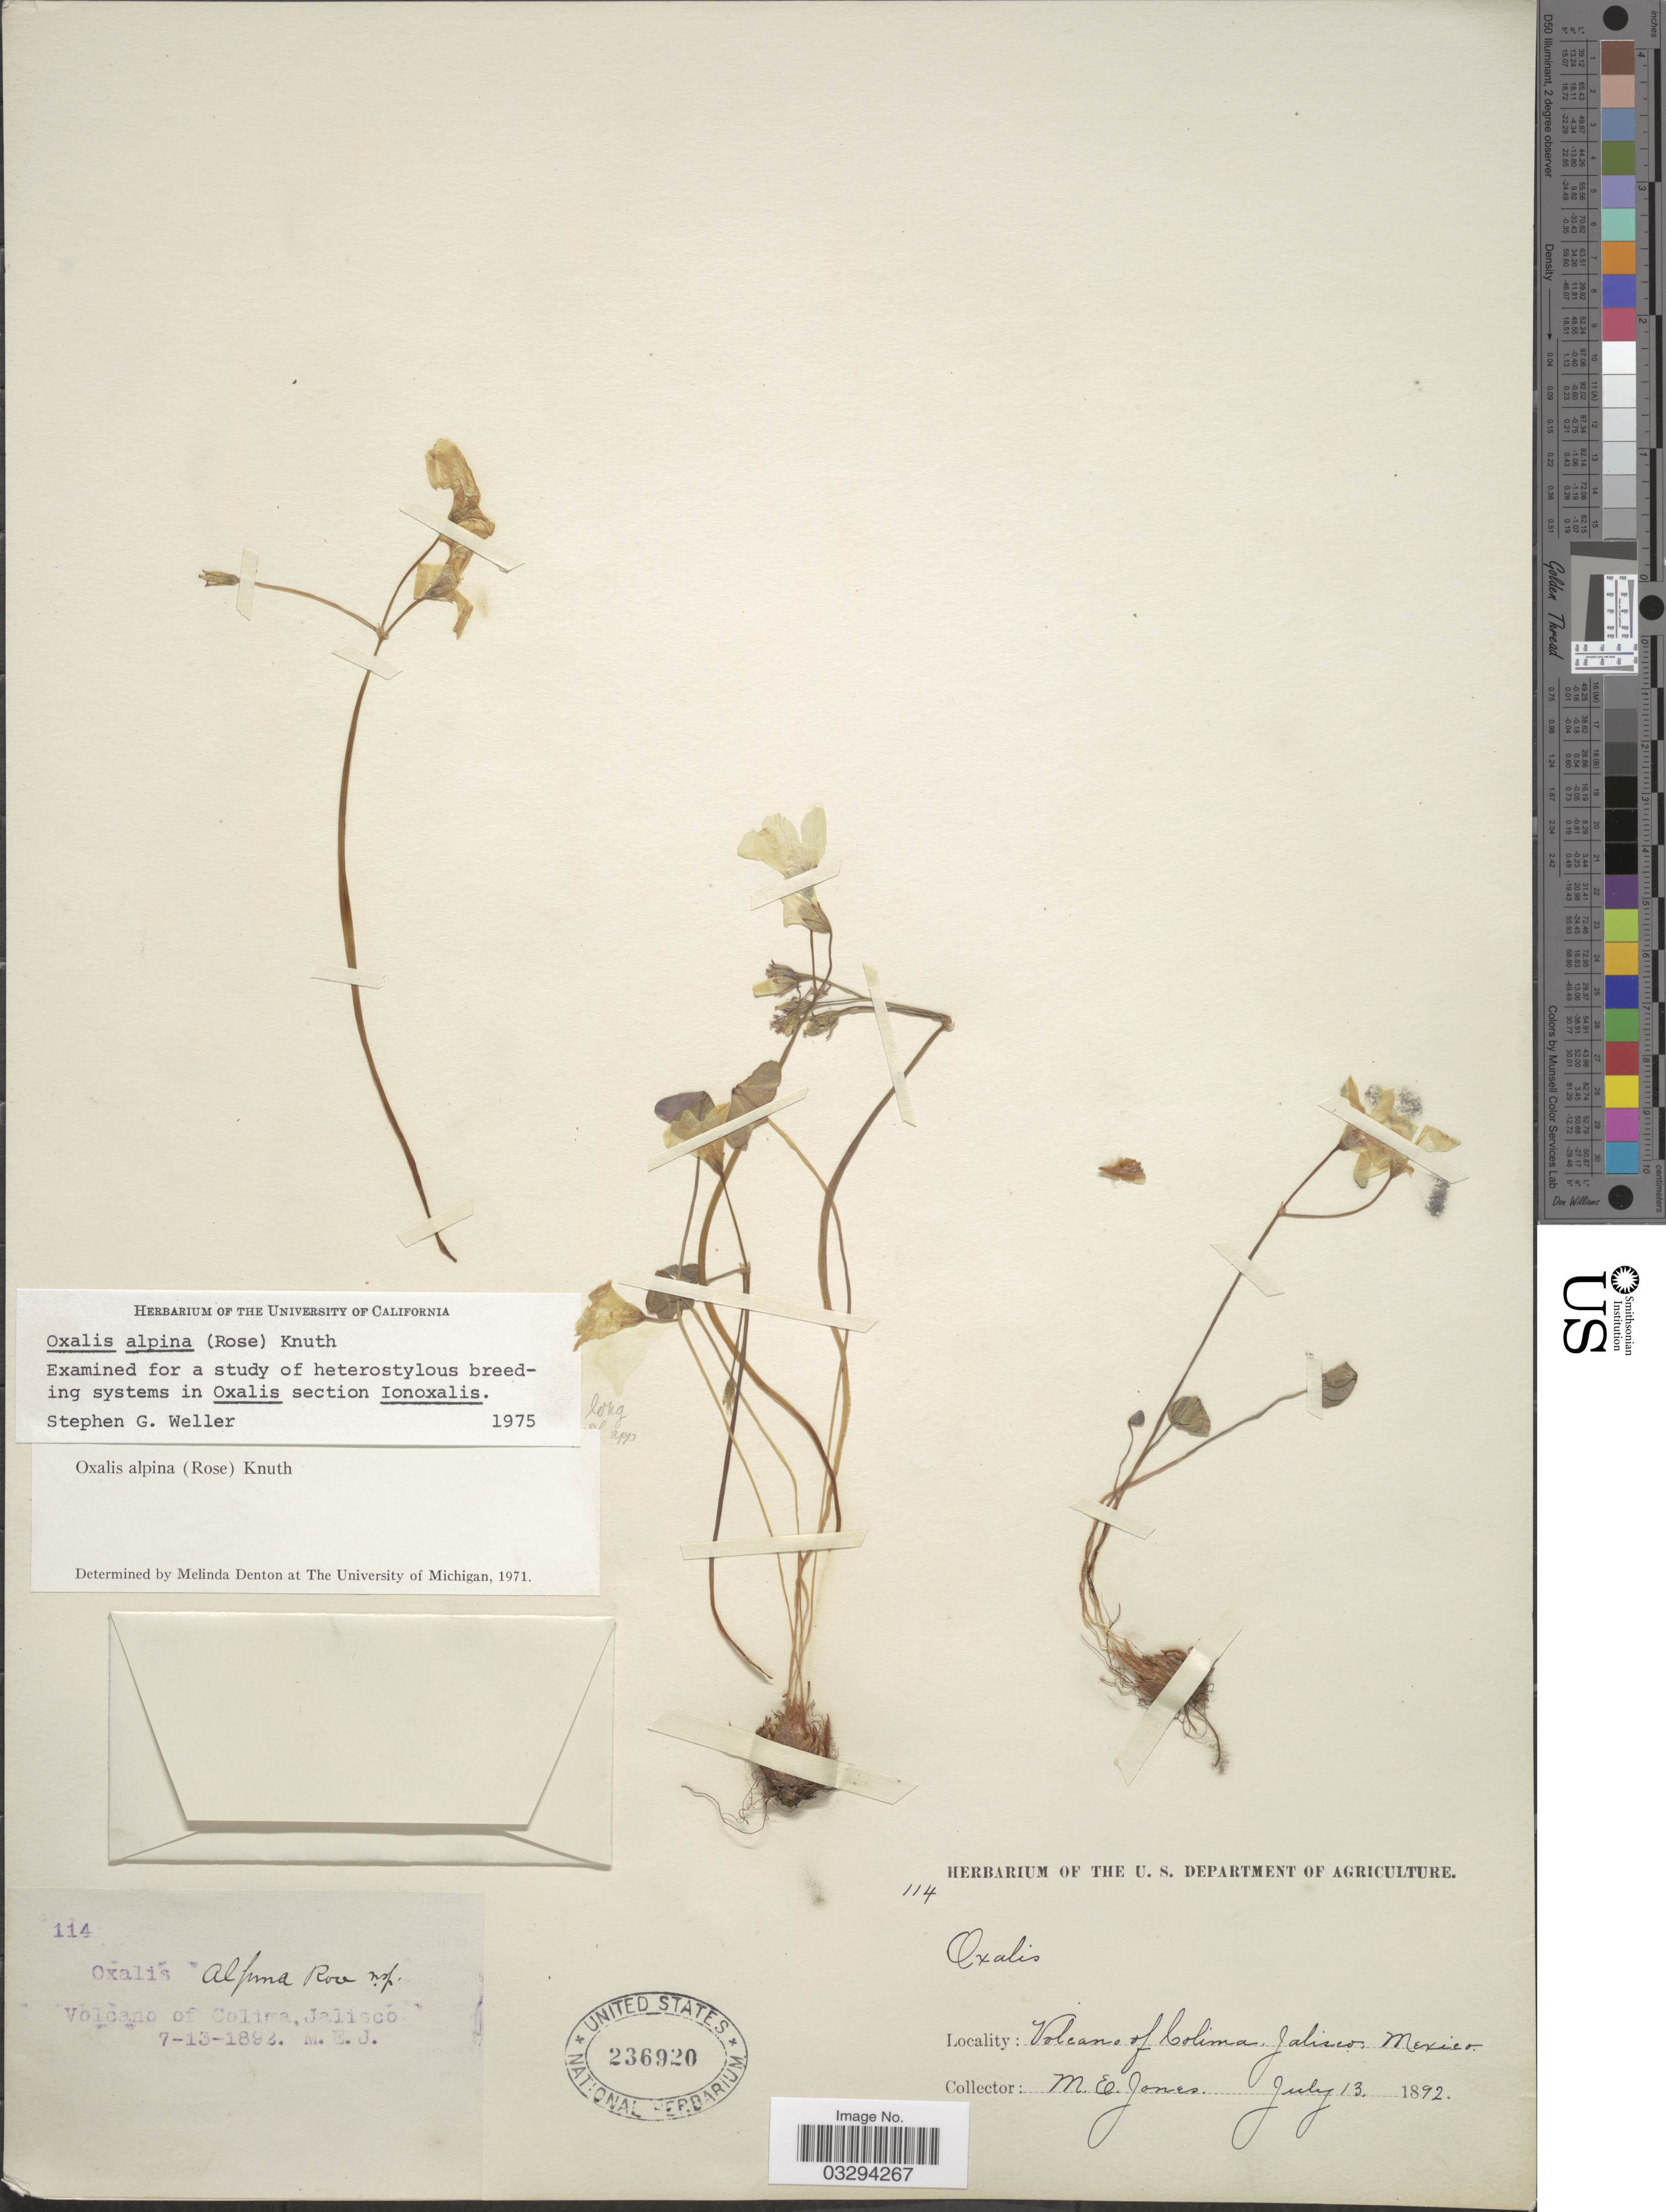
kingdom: Plantae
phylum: Tracheophyta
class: Magnoliopsida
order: Oxalidales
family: Oxalidaceae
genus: Oxalis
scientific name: Oxalis alpina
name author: (Rose) R. Knuth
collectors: M. E. Jones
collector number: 114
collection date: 1892-07-13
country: Mexico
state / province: Jalisco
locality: Volcano of Colima.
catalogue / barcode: US 236920